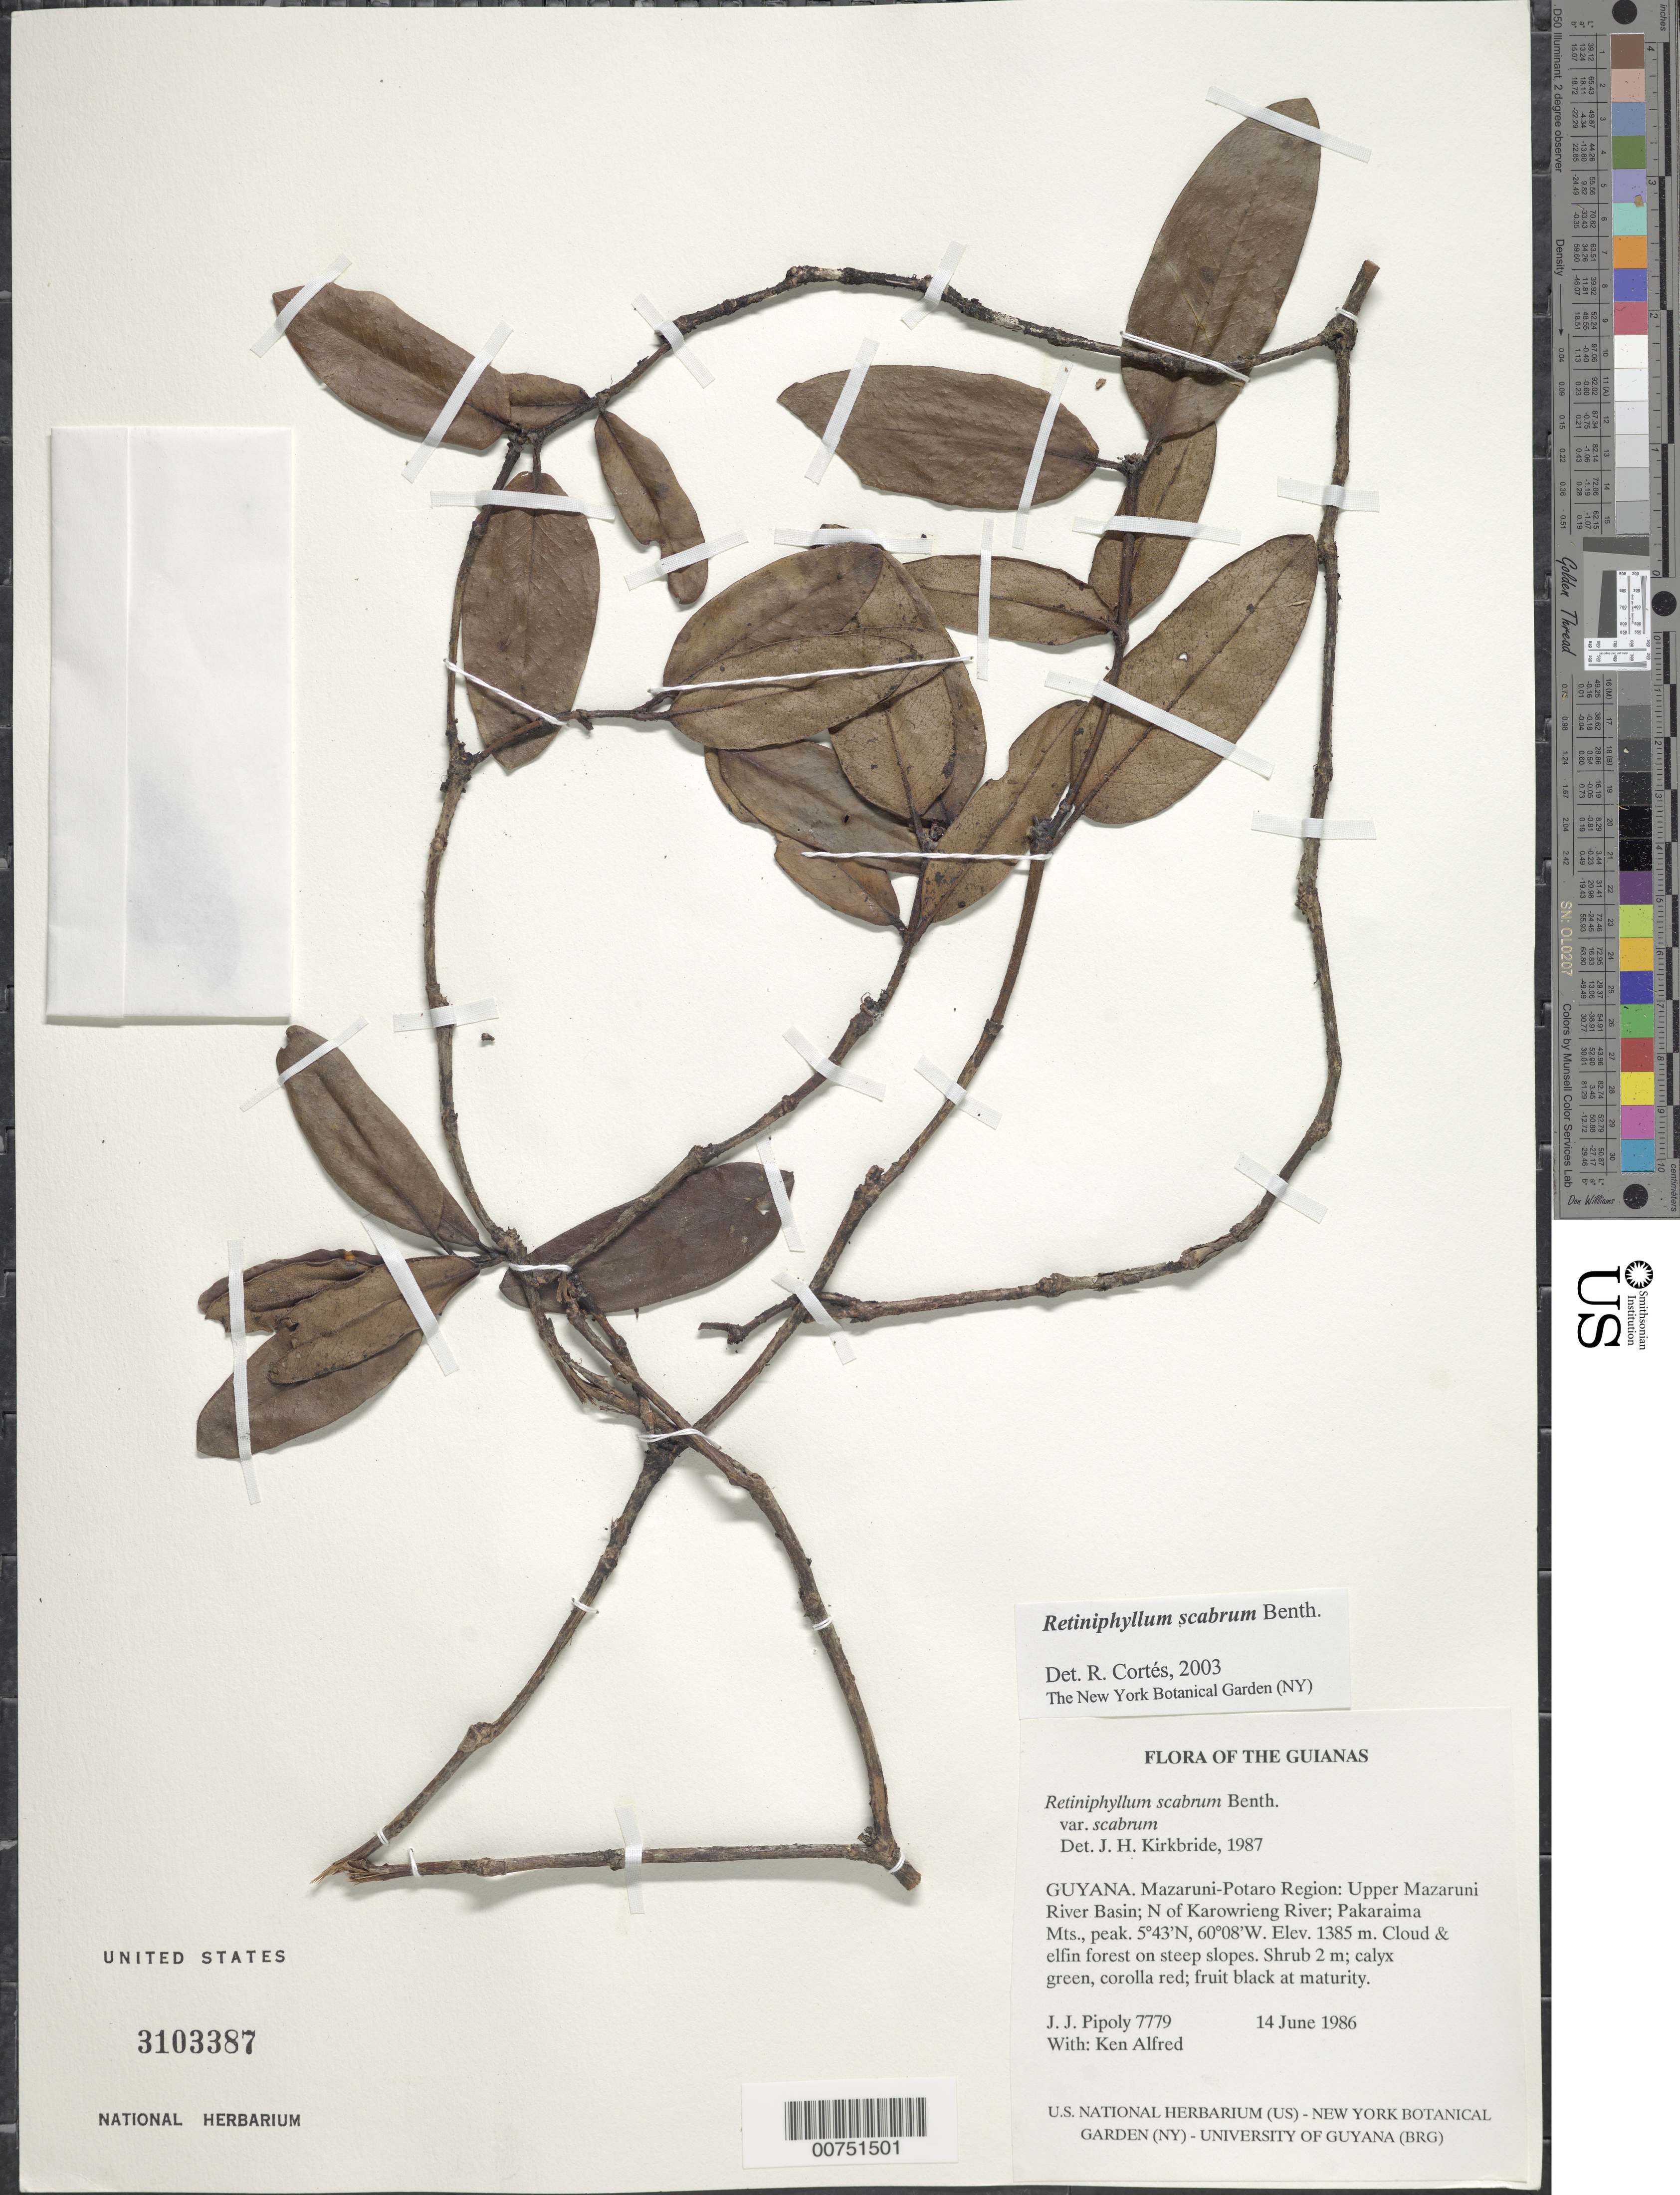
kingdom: Plantae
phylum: Tracheophyta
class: Magnoliopsida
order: Gentianales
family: Rubiaceae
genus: Retiniphyllum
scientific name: Retiniphyllum scabrum var. scabrum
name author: Benth.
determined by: Cortes R., G.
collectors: J. J. Pipoly & K. Alfred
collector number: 7779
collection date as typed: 14 June 1986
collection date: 1986-06-14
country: Guyana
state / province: Cuyuni-Mazaruni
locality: Upper Mazaruni River Basin; Pakaraima Mts. Peak, N of Karowrieng River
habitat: Cloud & elfin forest on steep slopes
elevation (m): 1385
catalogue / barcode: US 3103387